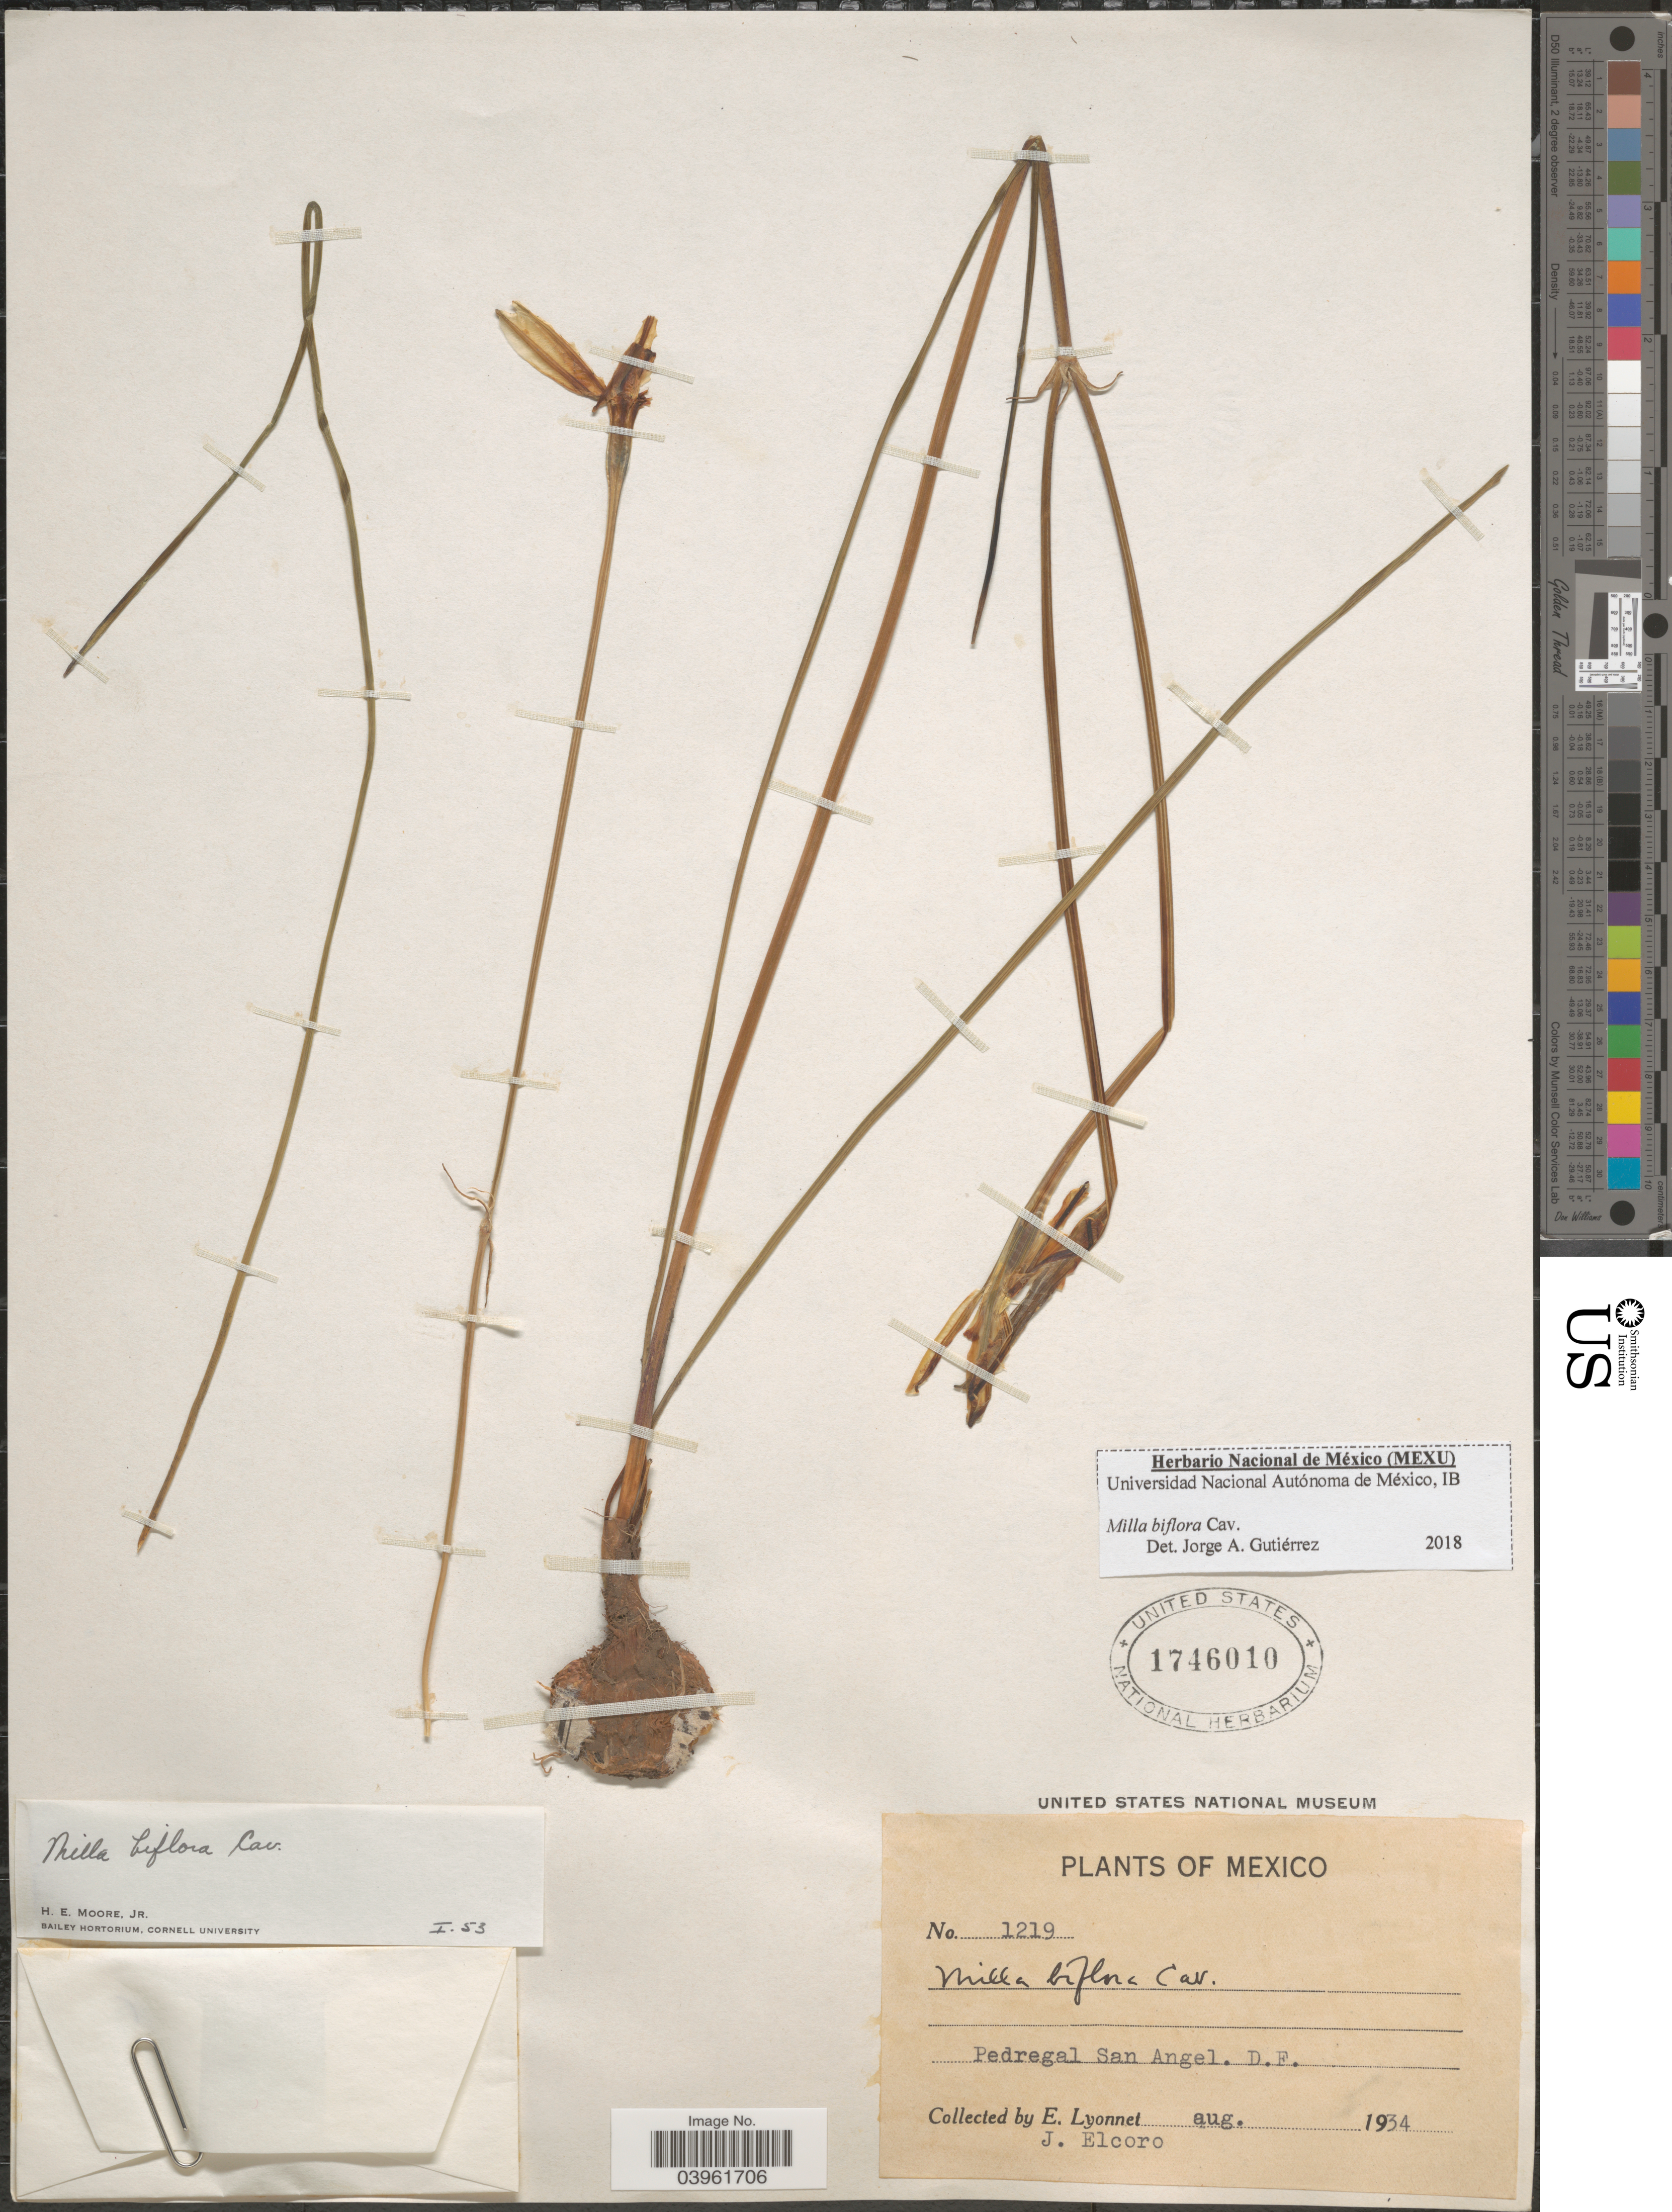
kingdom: Plantae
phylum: Tracheophyta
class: Liliopsida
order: Asparagales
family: Asparagaceae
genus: Milla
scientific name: Milla biflora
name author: Cav.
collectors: E. Lyonnet & J. Elcoro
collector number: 1219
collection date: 1934-08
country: Mexico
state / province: Distrito Federal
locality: Pedregal San Angel. D. F.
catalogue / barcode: US 1746010